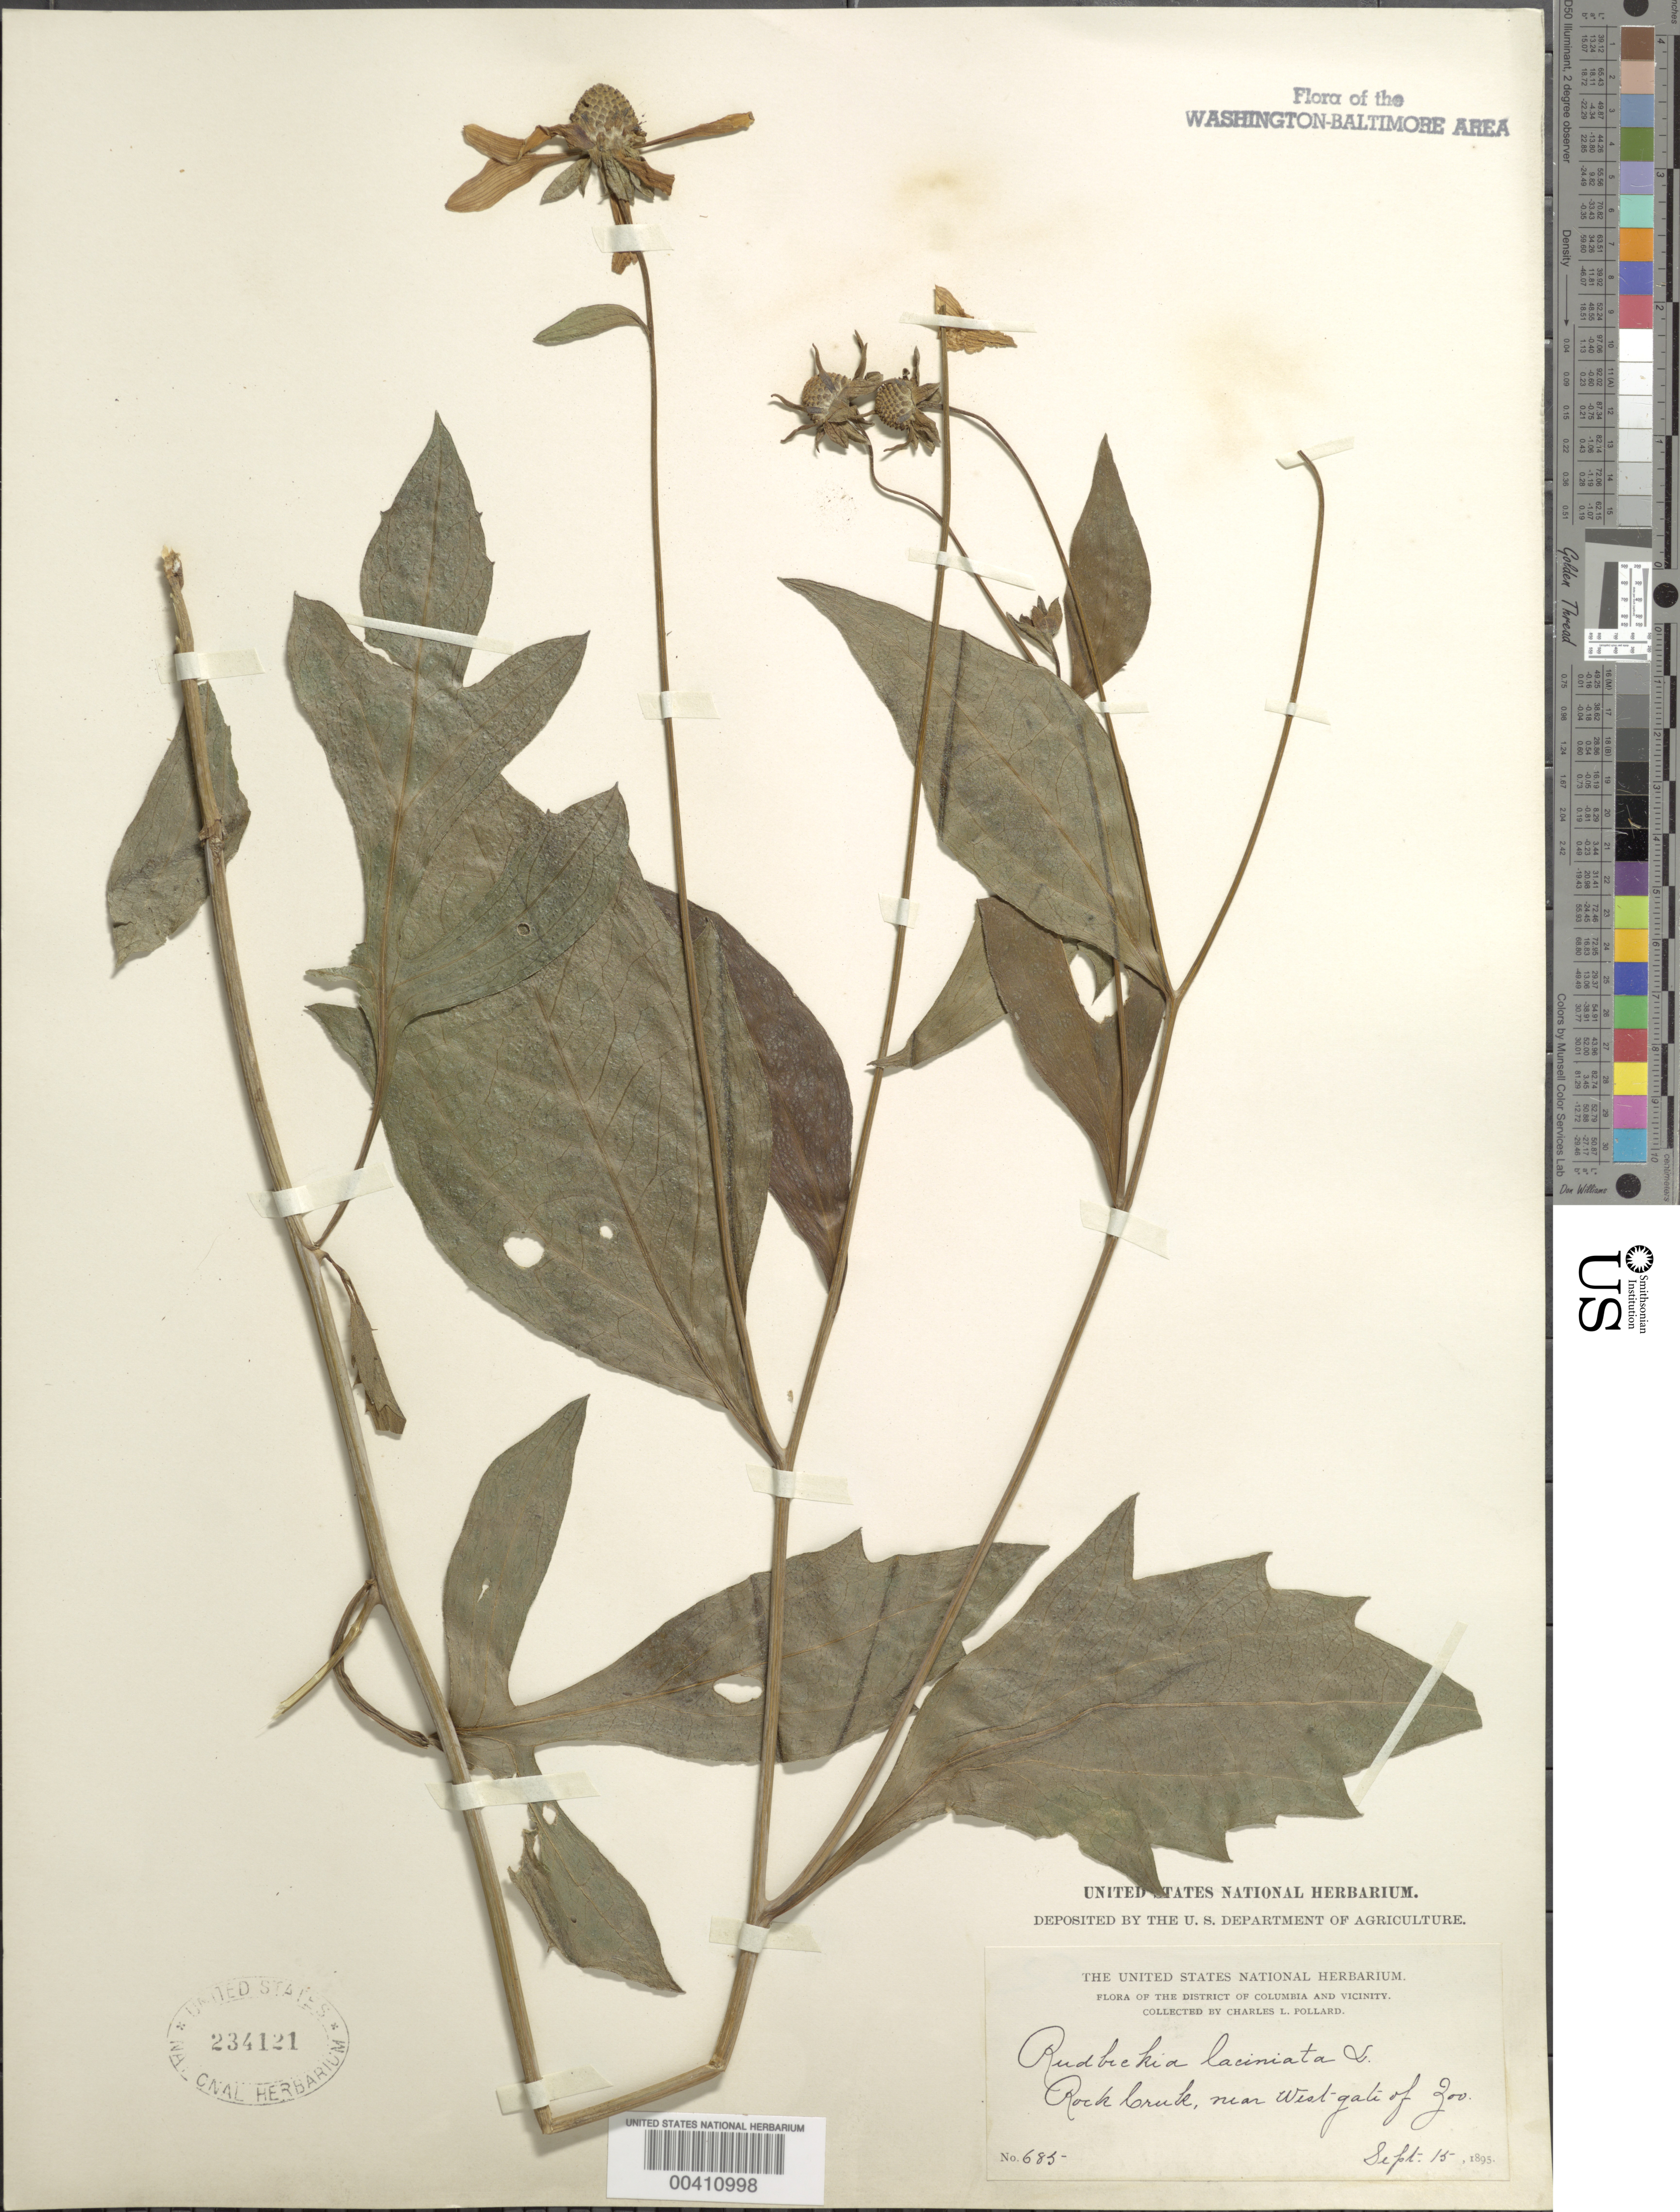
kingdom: Plantae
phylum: Tracheophyta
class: Magnoliopsida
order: Asterales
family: Asteraceae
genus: Rudbeckia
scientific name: Rudbeckia laciniata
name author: L.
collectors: C. L. Pollard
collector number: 685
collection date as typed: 15 Sep 1895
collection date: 1895-09-15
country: United States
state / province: District of Columbia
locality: Near west gate of Zoological Park Rock Creek Park & vicinity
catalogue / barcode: US 234121